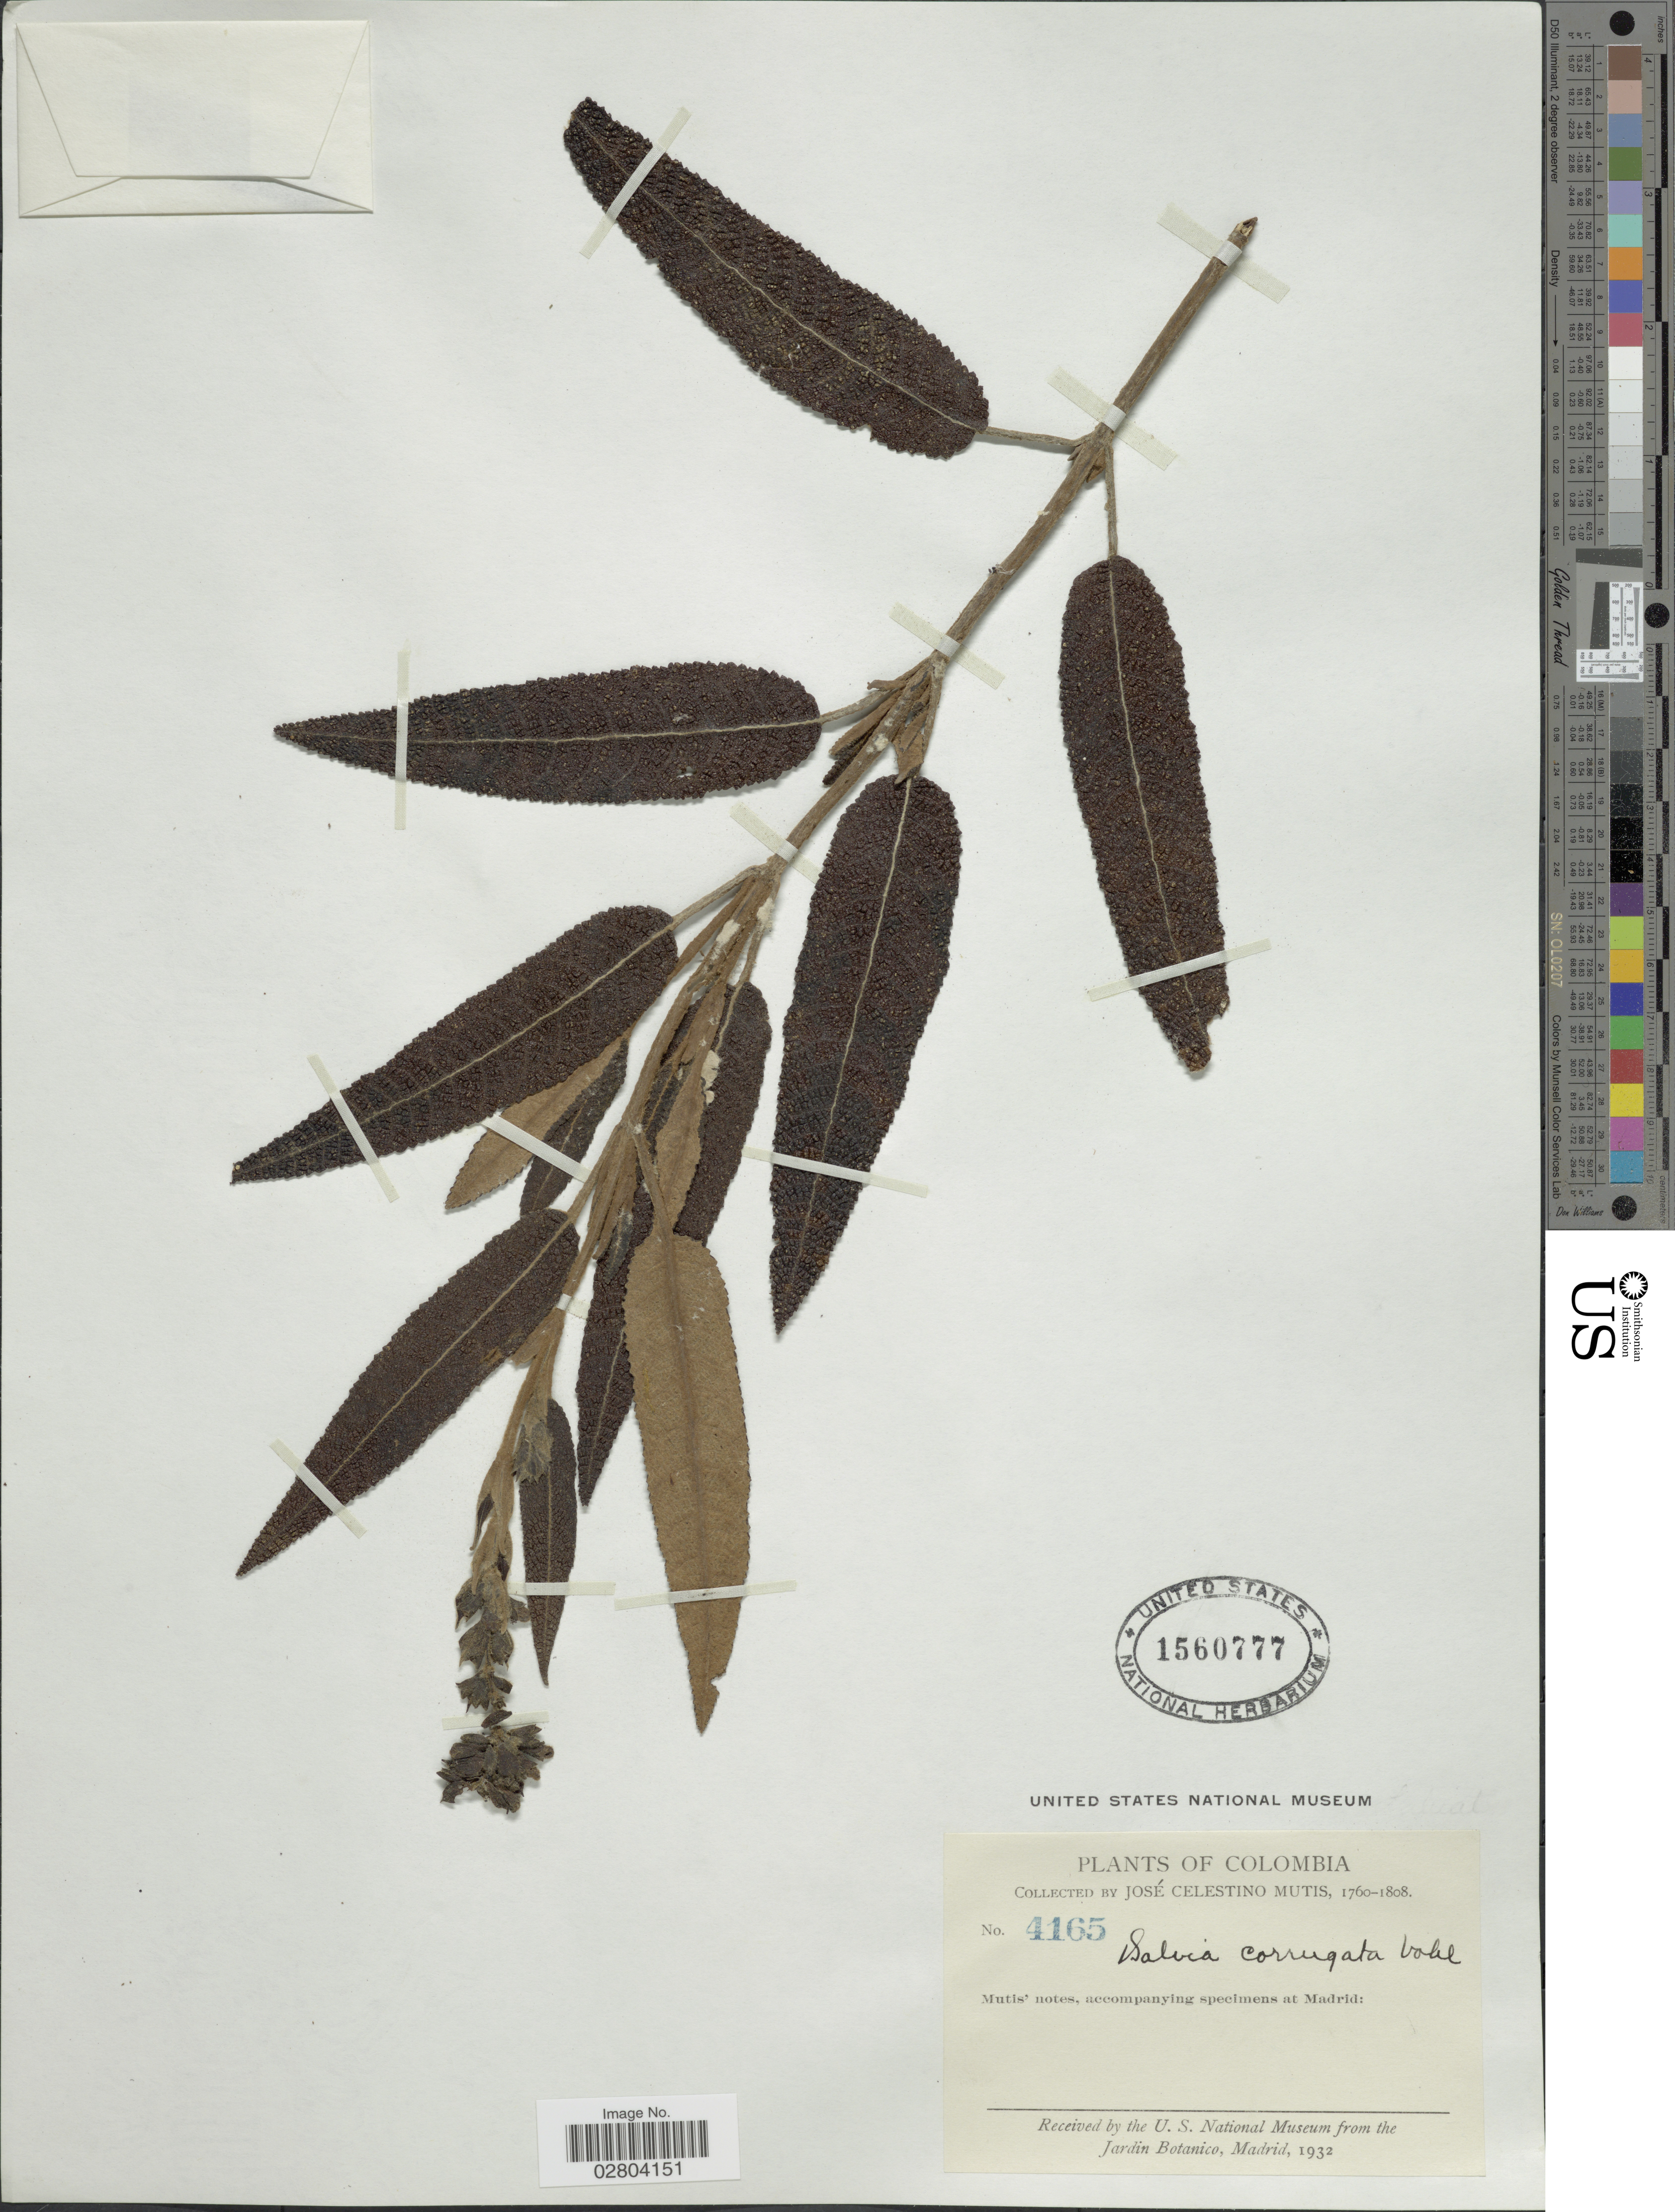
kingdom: Plantae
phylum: Tracheophyta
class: Magnoliopsida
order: Lamiales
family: Lamiaceae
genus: Salvia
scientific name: Salvia corrugata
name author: Vahl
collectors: J. C. B. Mutis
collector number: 4165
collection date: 1760/1808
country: Colombia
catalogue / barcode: US 1560777